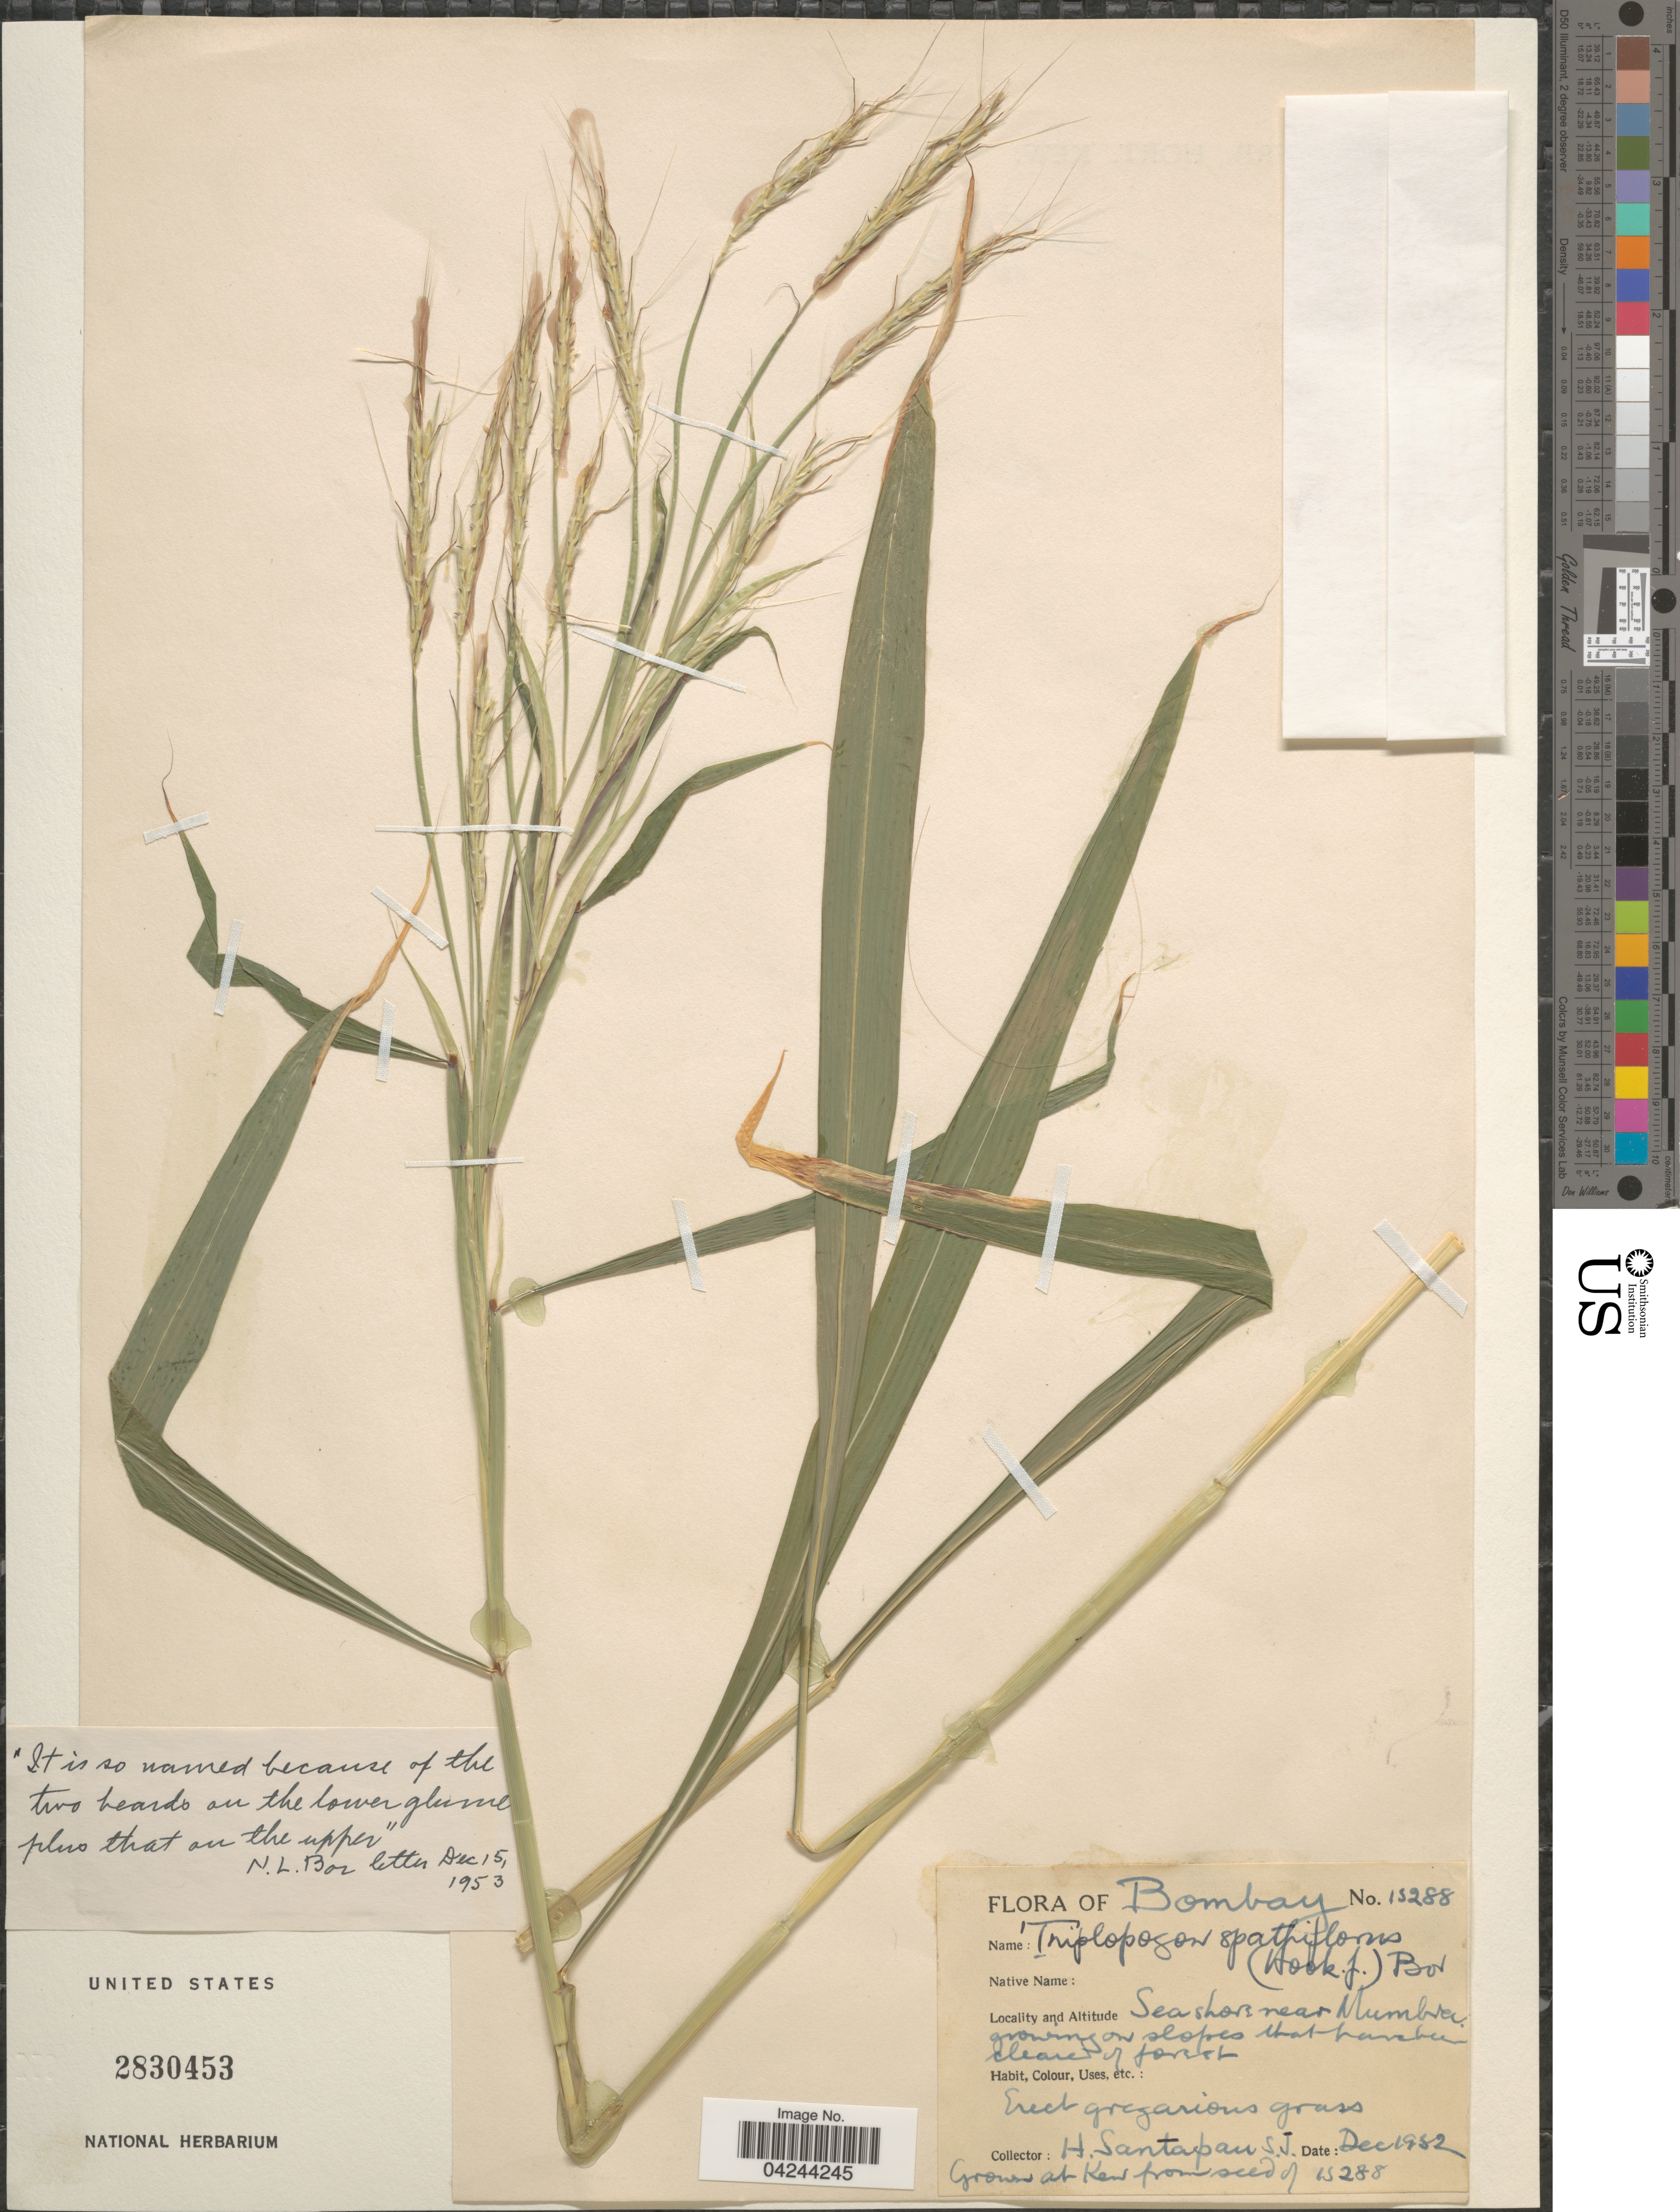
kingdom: Plantae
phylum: Tracheophyta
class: Liliopsida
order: Poales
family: Poaceae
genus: Triplopogon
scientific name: Triplopogon ramosissimus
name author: (Hack.) Bor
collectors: H. Santapau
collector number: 15288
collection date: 1952-12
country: United Kingdom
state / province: England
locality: At Kew.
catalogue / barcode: US 2830453